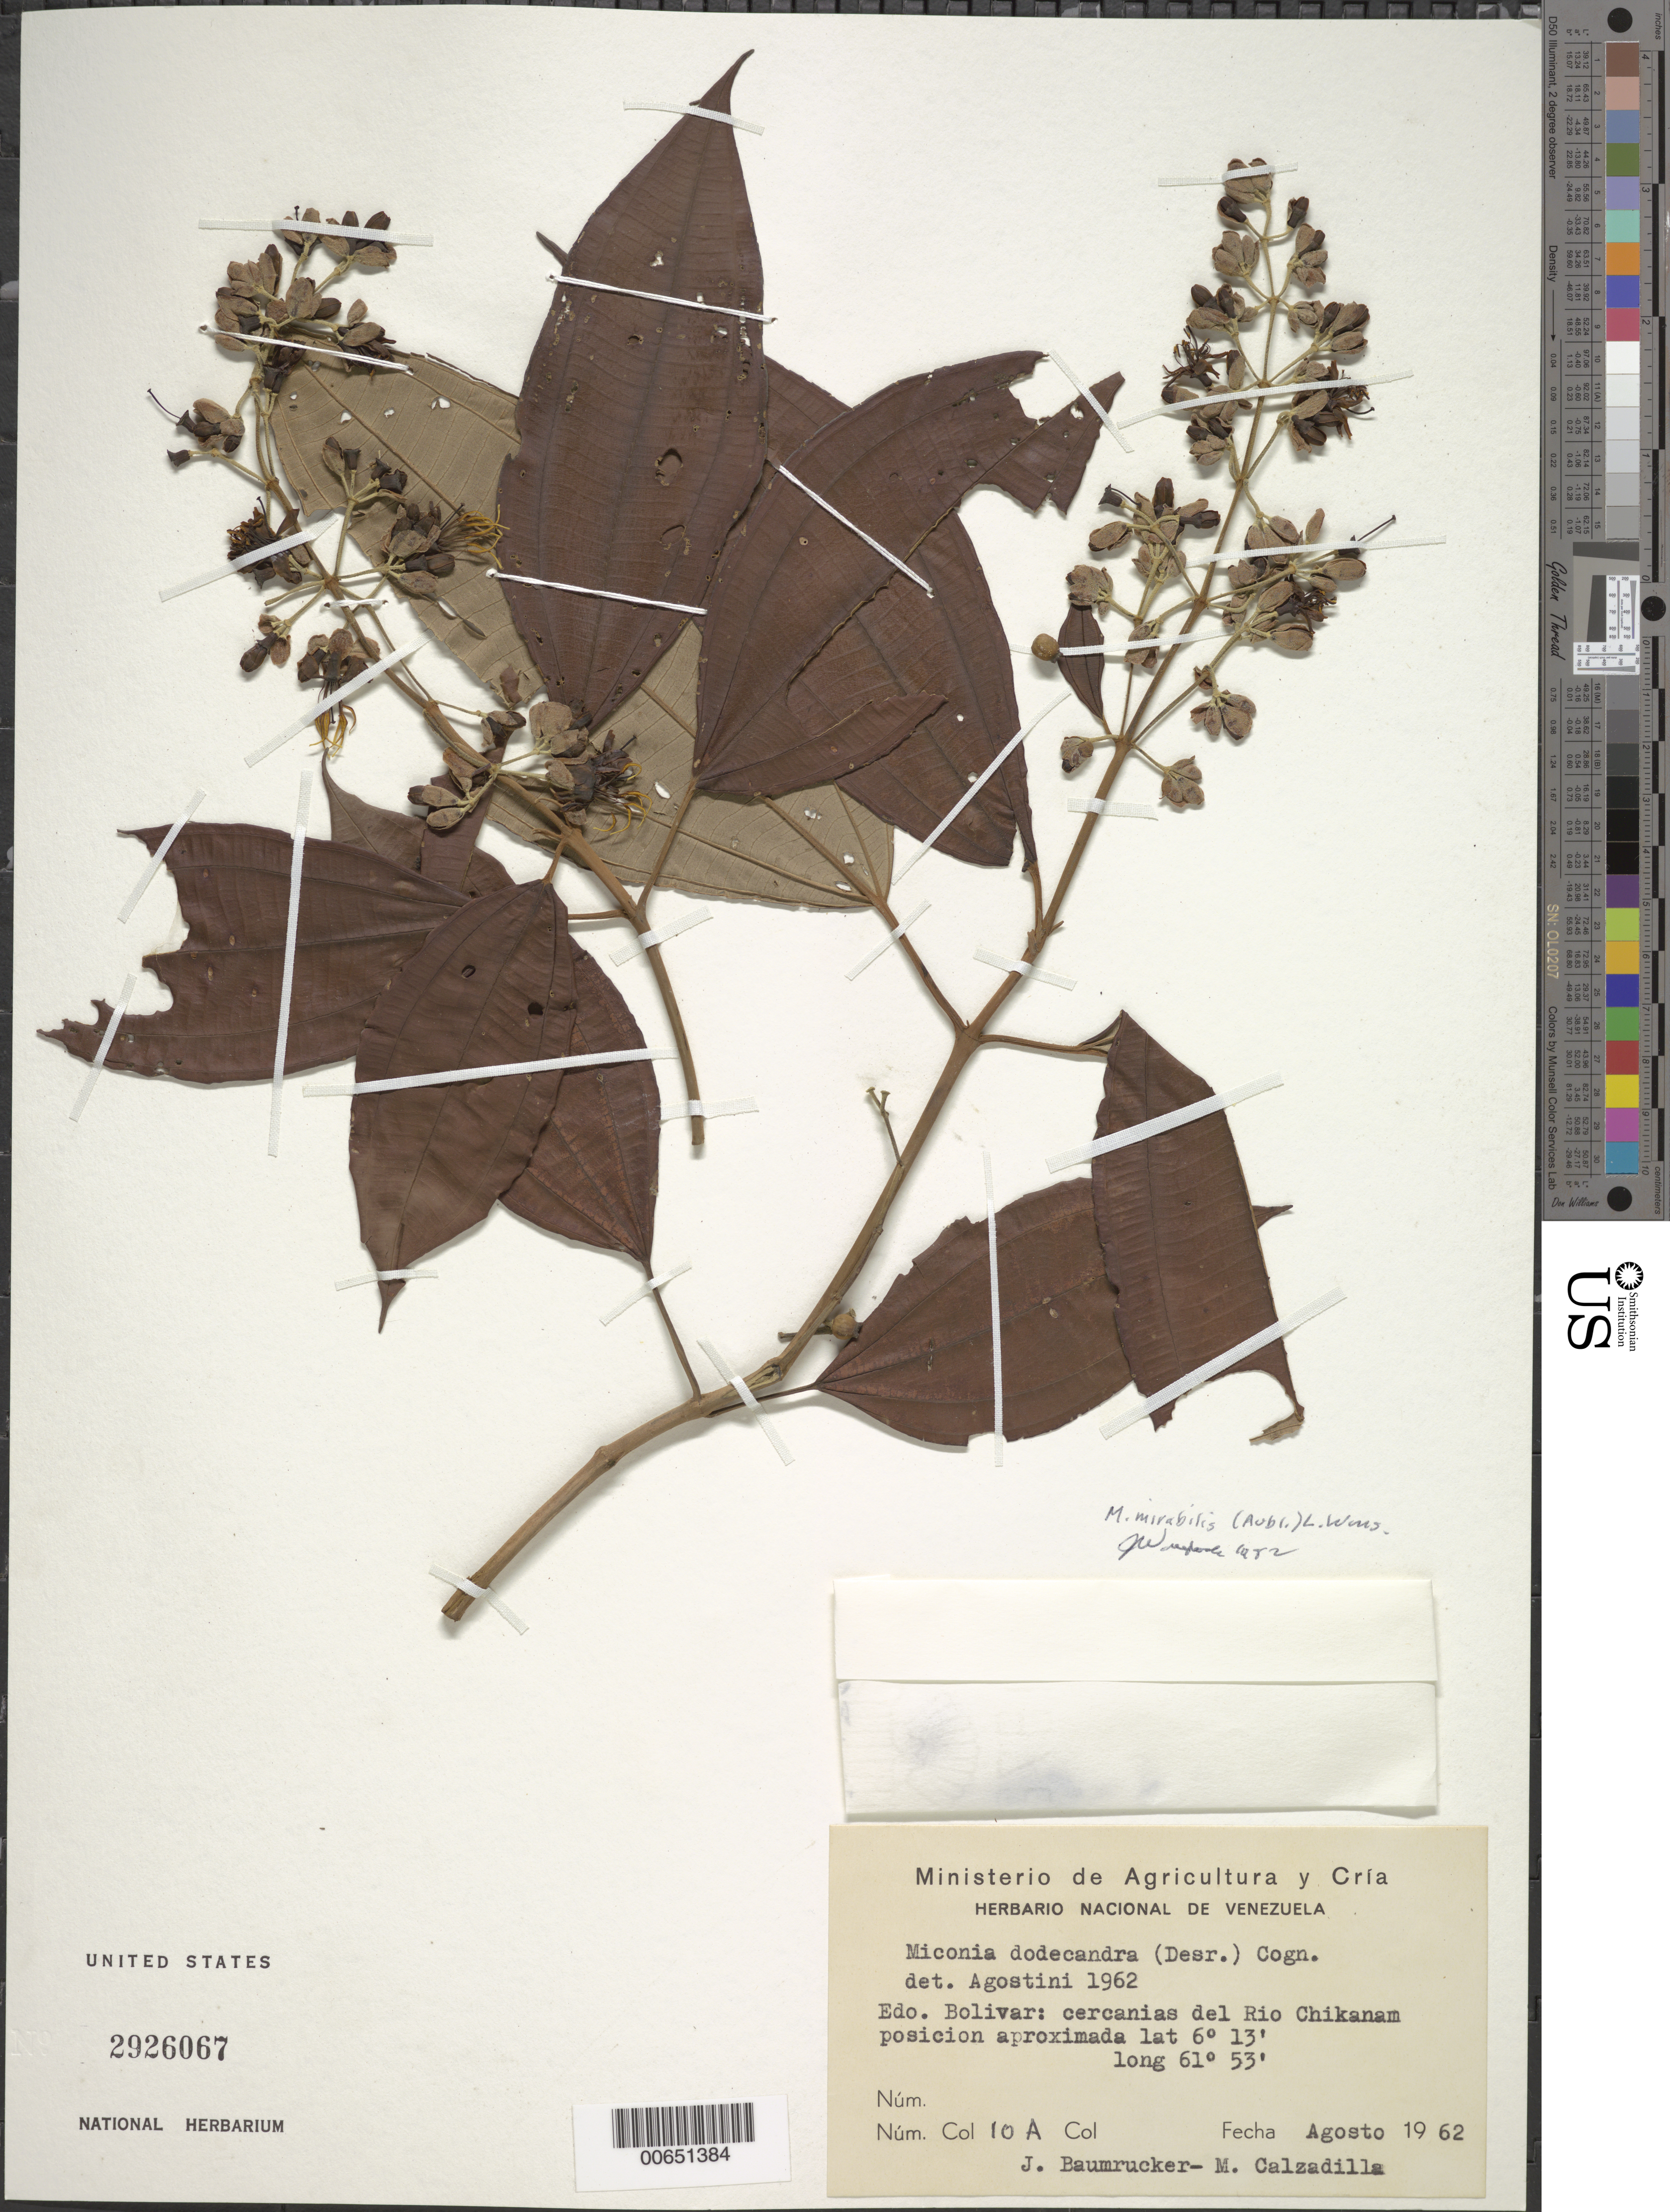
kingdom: Plantae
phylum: Tracheophyta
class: Magnoliopsida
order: Myrtales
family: Melastomataceae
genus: Miconia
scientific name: Miconia mirabilis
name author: (Aubl.) L.O. Williams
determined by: Wurdack, John J., (US), US (UNITED STATES)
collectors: J. Baumrucker & M. Calzadillas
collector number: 10 A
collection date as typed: Aug-62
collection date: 1962-08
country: Venezuela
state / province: Bolívar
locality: Río Chikanam, cercanias del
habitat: Along river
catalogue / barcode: US 2926067